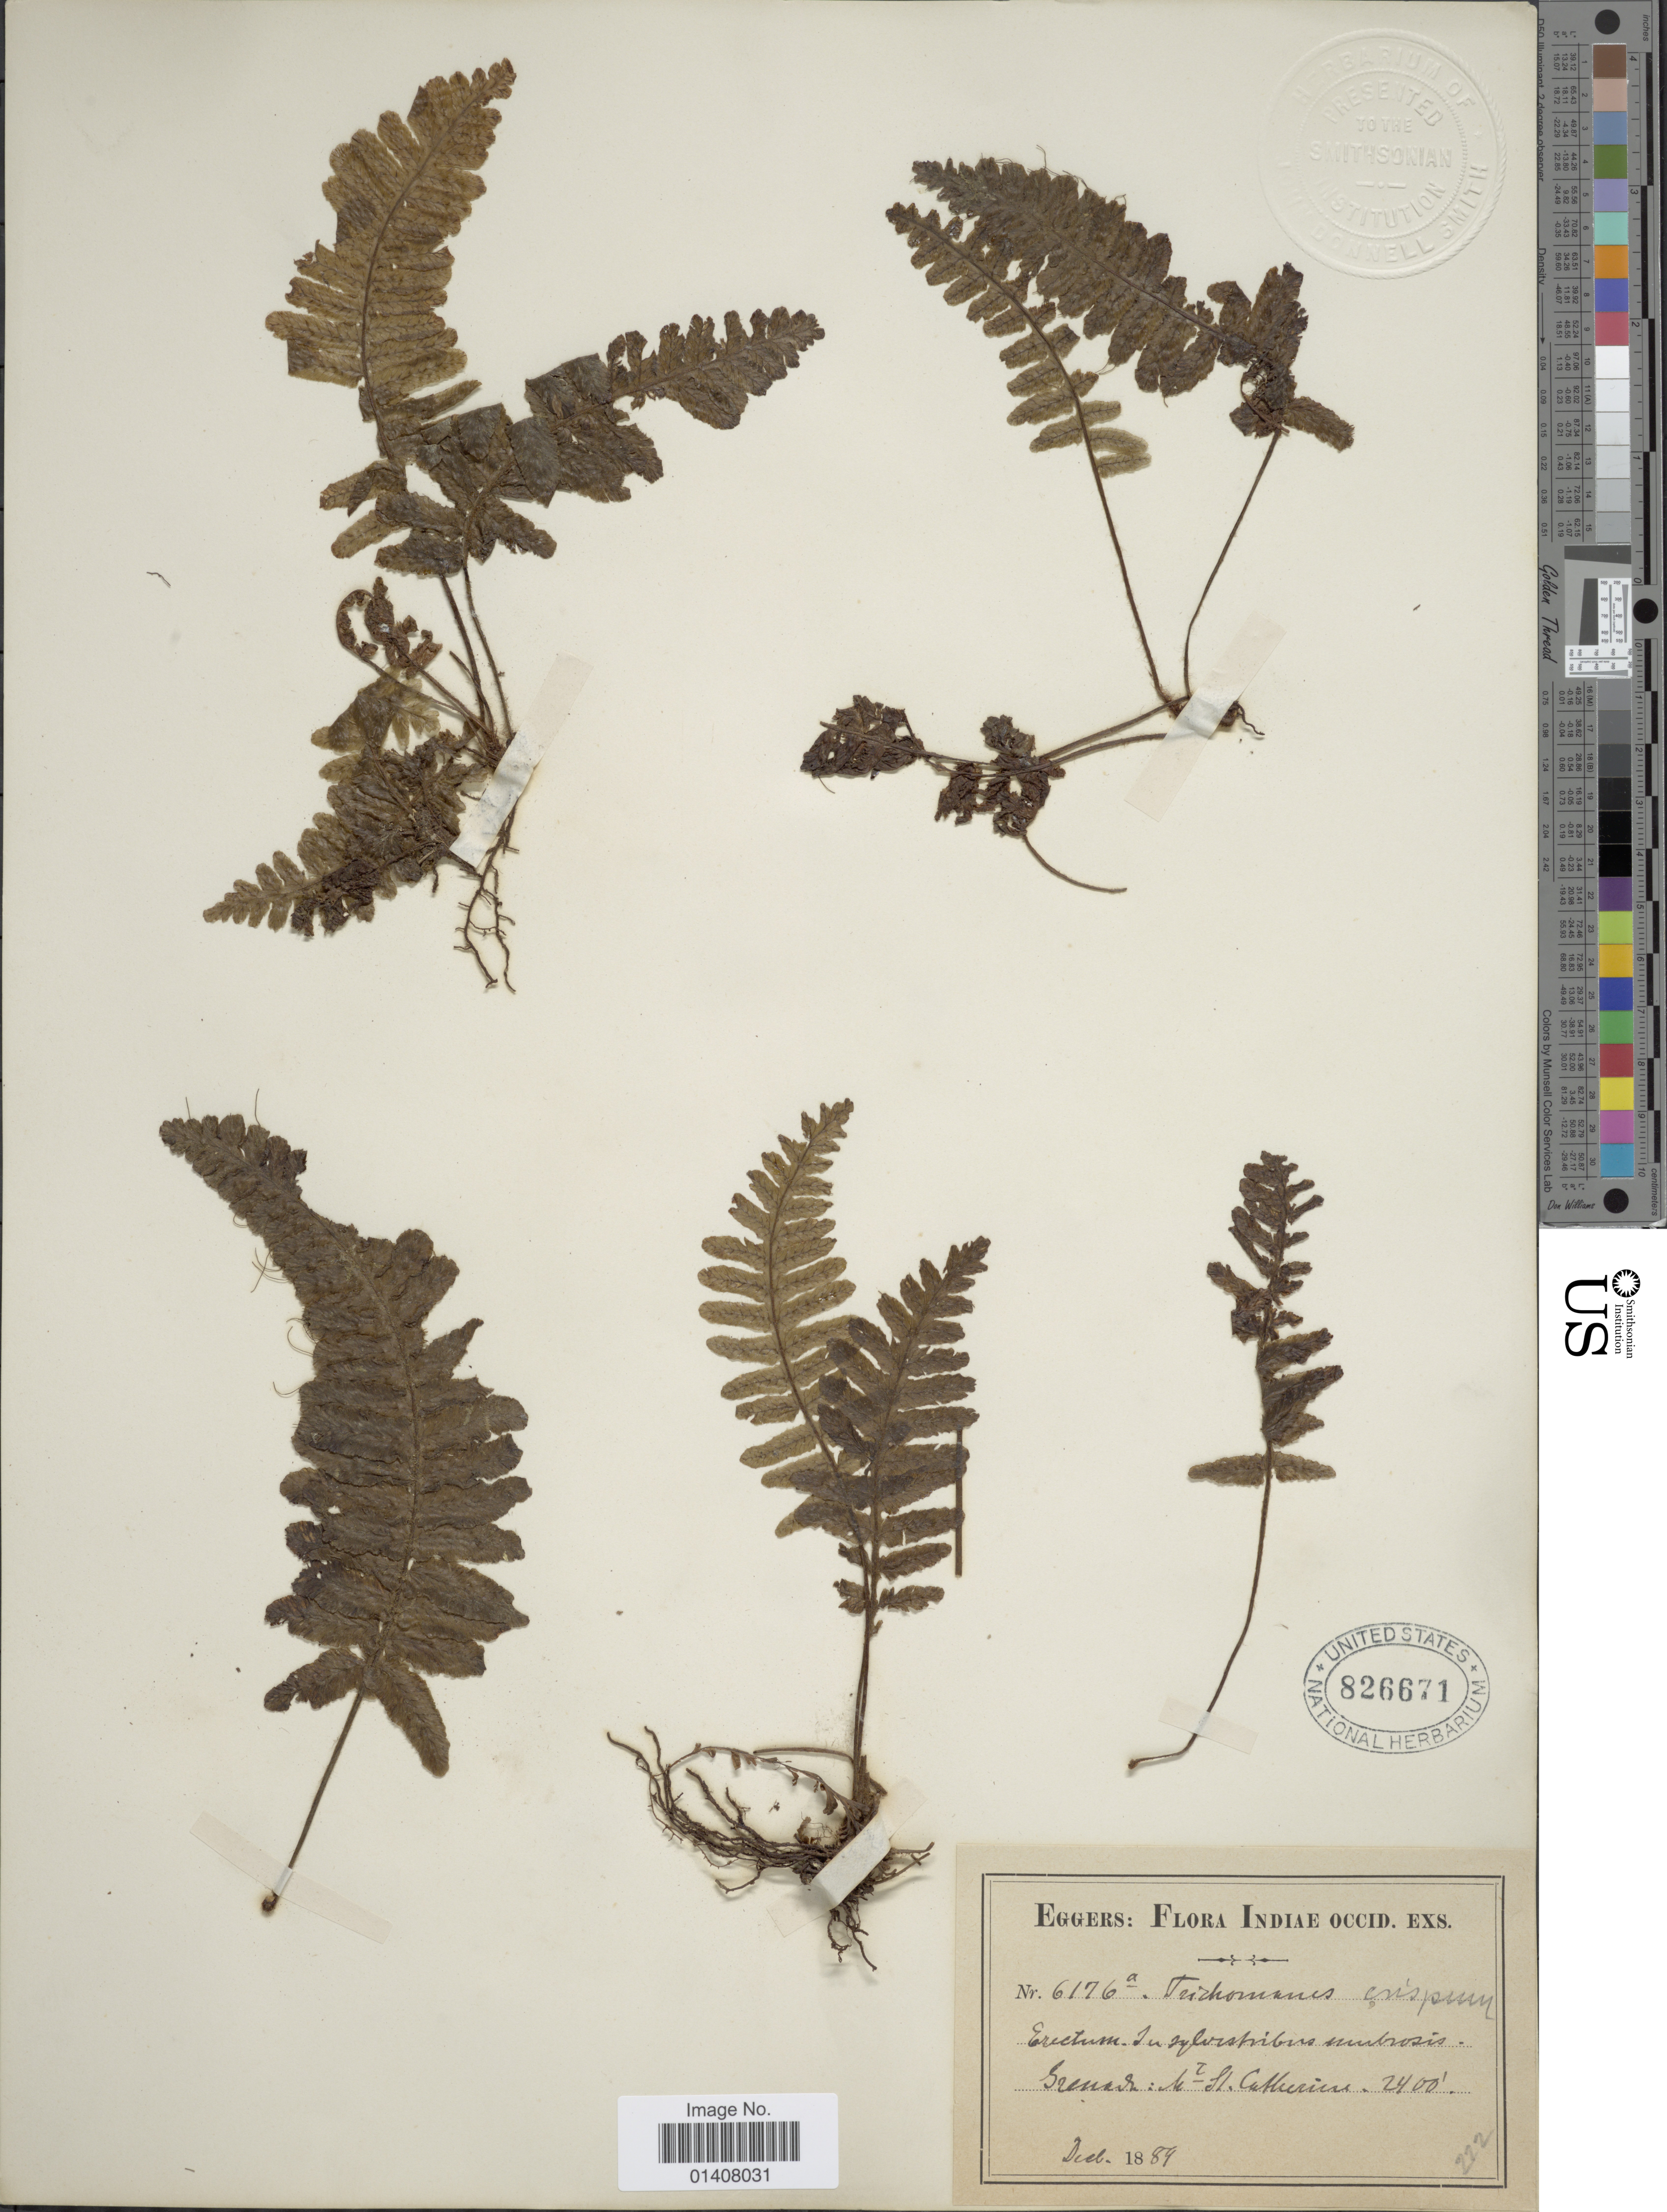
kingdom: Plantae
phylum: Tracheophyta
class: Polypodiopsida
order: Hymenophyllales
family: Hymenophyllaceae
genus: Trichomanes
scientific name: Trichomanes crispum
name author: L.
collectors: -. Eggers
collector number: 6176a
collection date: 1889-12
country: Grenada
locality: Flora Indiae occid., in sylvestribus umbrosis, Grenada: Mt. St. Catherine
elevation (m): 732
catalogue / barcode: US 826671